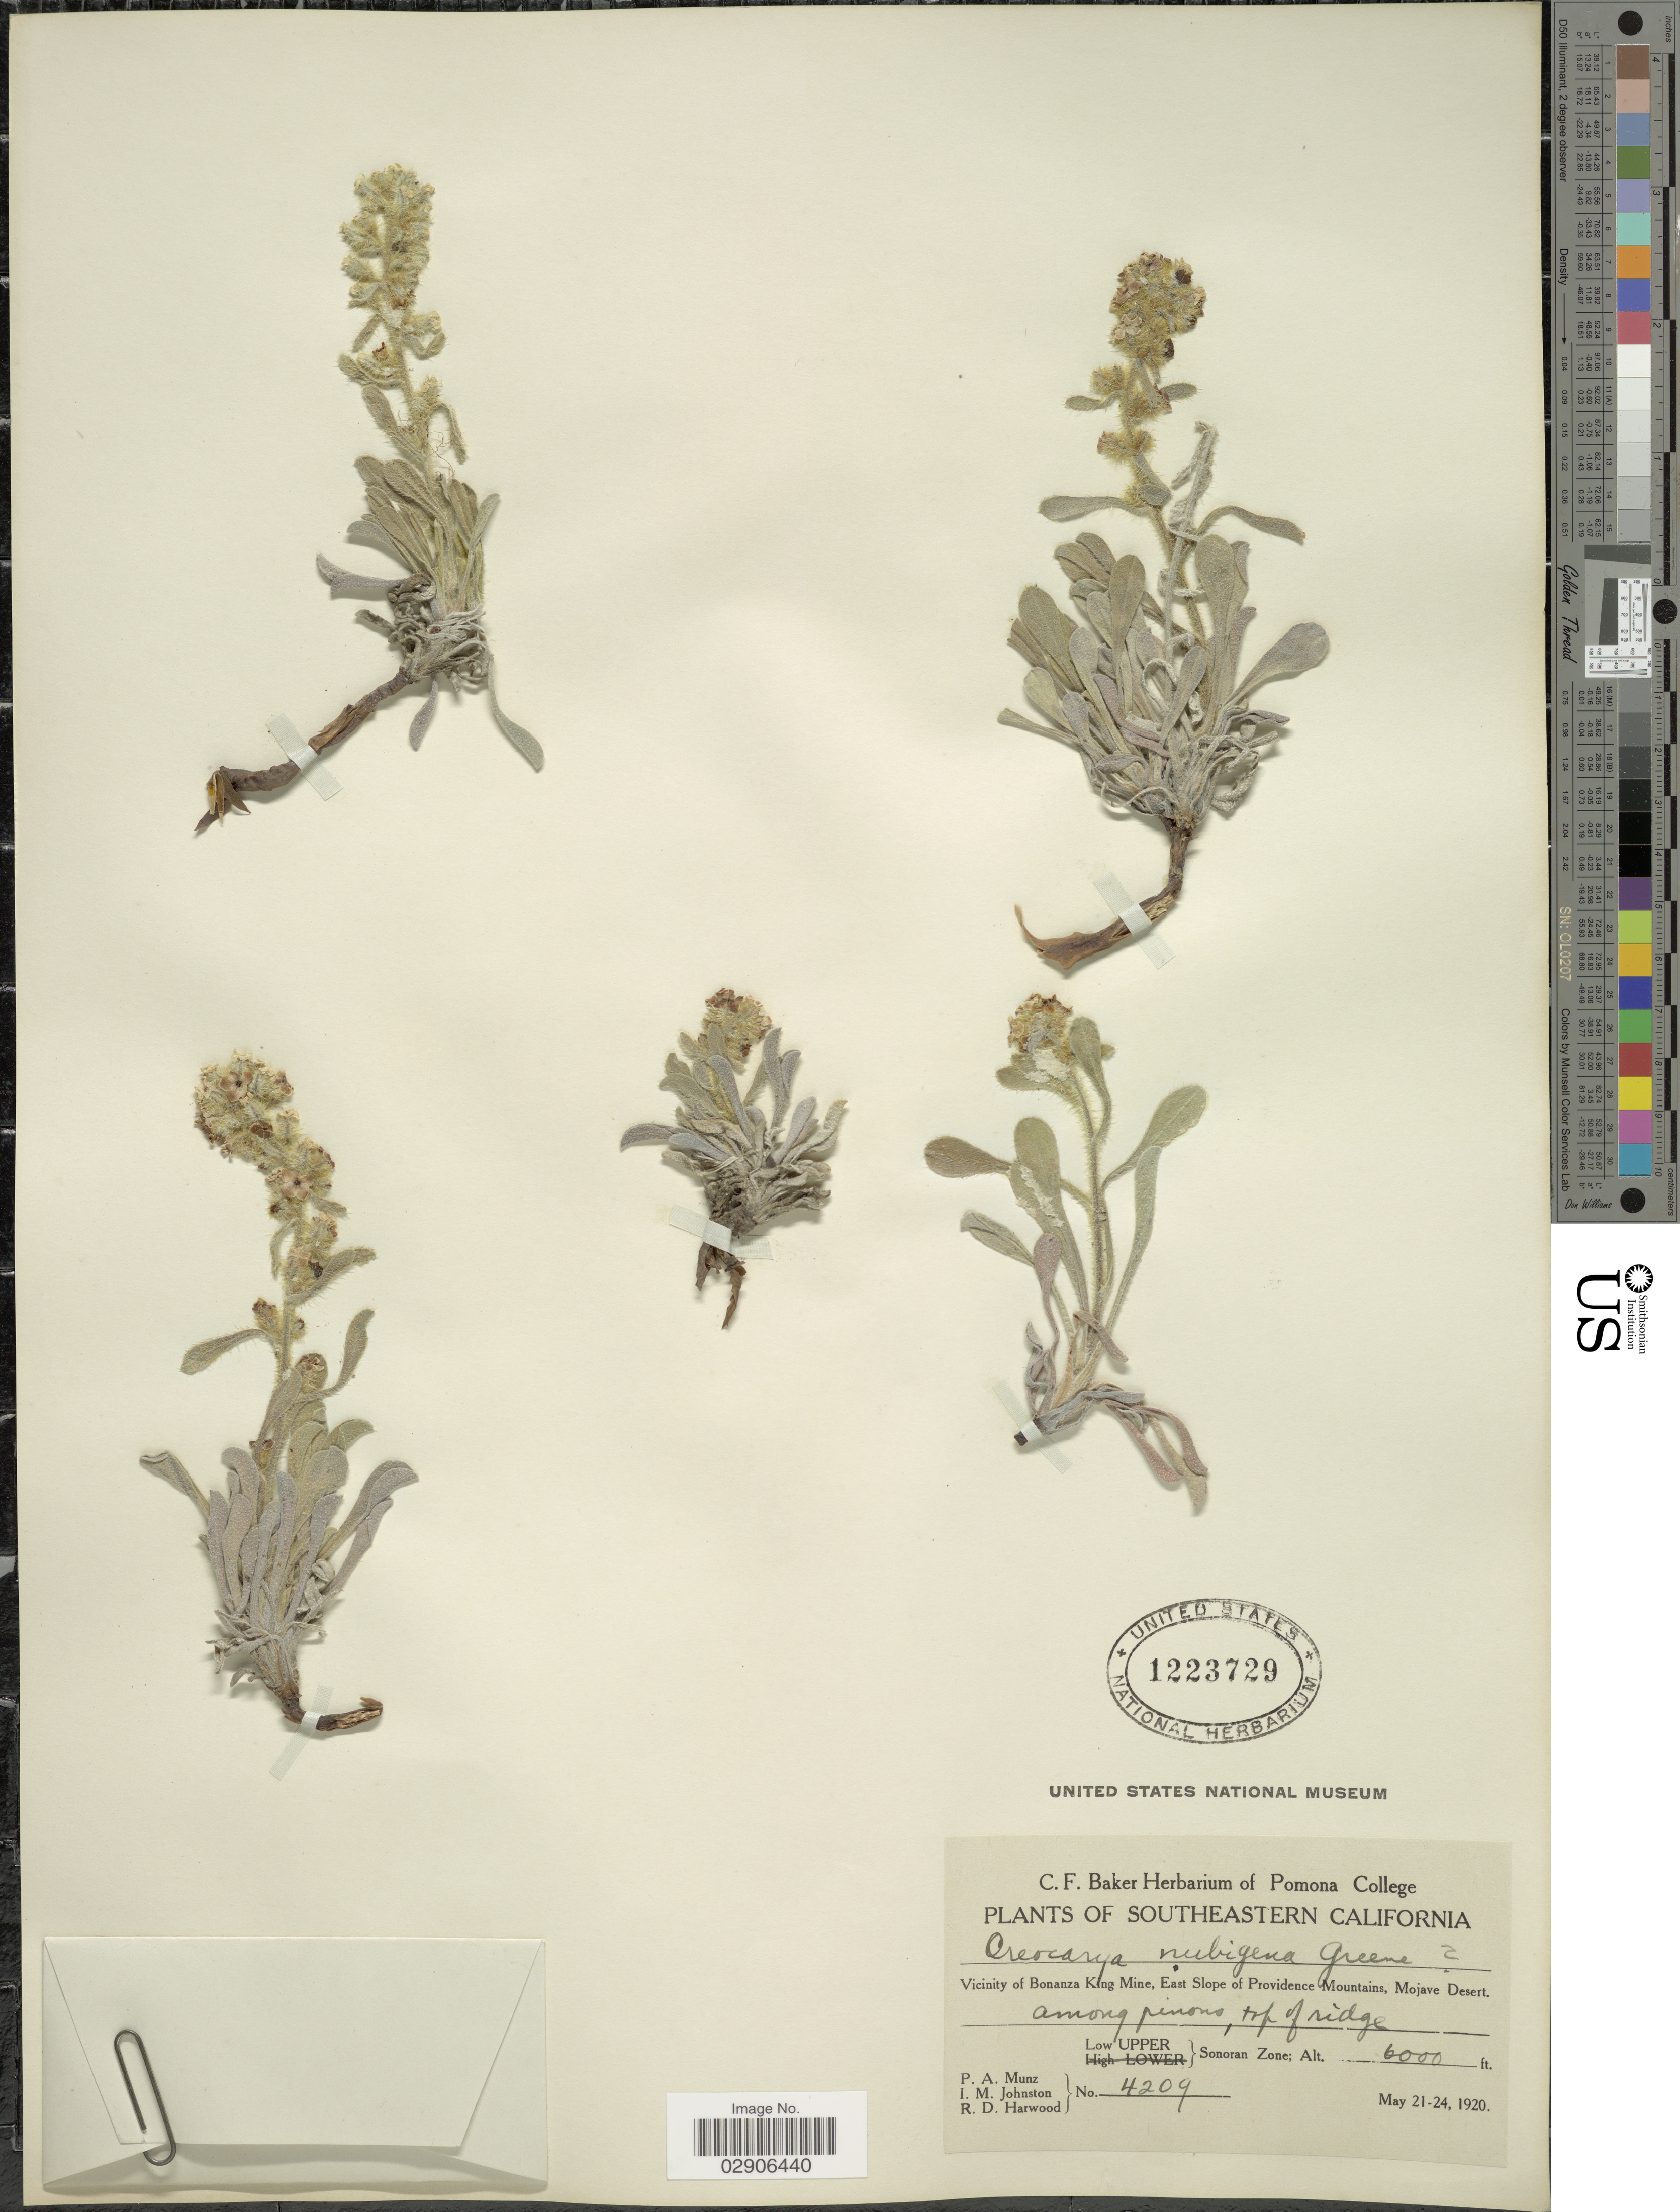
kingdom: Plantae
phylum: Tracheophyta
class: Magnoliopsida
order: Boraginales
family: Boraginaceae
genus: Oreocarya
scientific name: Oreocarya nubigena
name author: Greene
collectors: P. A. Munz, I.M. Johnston & R. Harwood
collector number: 4209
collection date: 1920-05-21/1920-05-24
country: United States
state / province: California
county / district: San Bernardino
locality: Southeastern California. Vicinity of Bonanza King Mine, East Slope of Providence Mountains, Mojave Desert. Low Upper Sonoran Zone.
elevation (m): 1829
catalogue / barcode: US 1223729